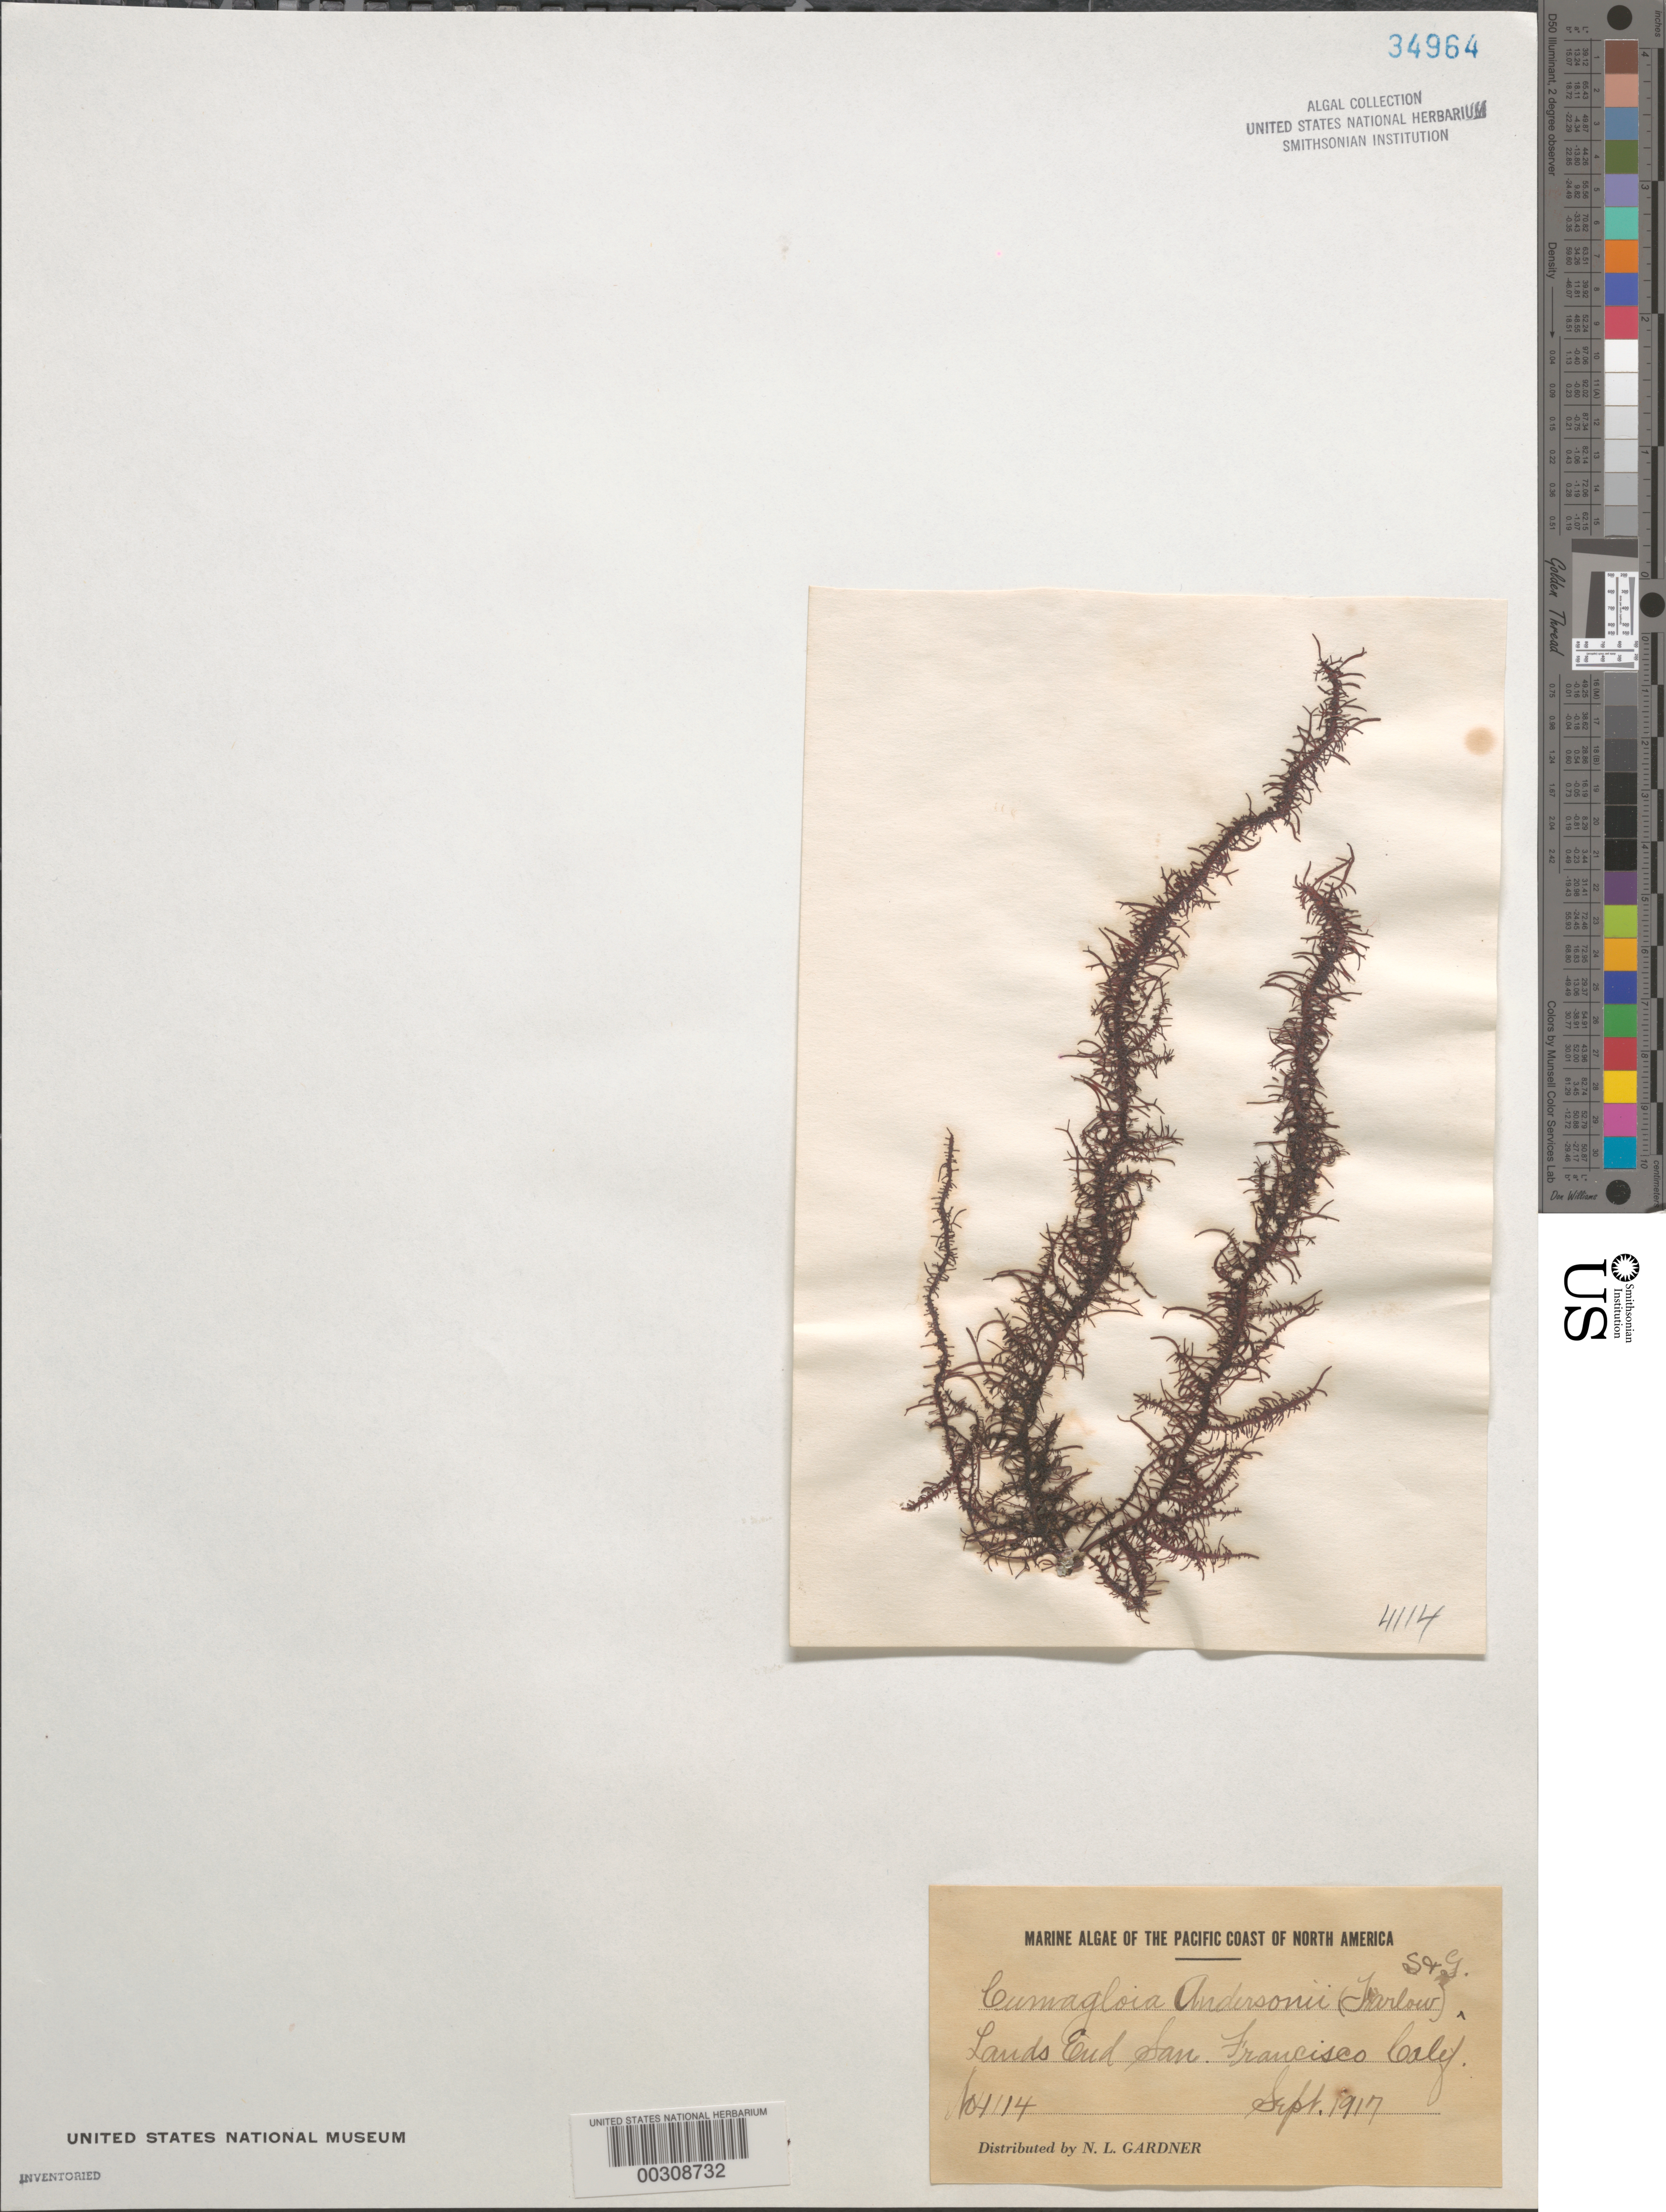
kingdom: Plantae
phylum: Rhodophyta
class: Florideophyceae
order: Nemaliales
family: Liagoraceae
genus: Cumagloia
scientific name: Cumagloia andersonii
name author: (Farl.) Setch. & N.L. Gardner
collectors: N. Gardner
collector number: NLG 4114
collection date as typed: Sep 1917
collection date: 1917-09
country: United States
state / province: California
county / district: San Francisco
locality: San Francisco, Lands End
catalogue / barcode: US 34964